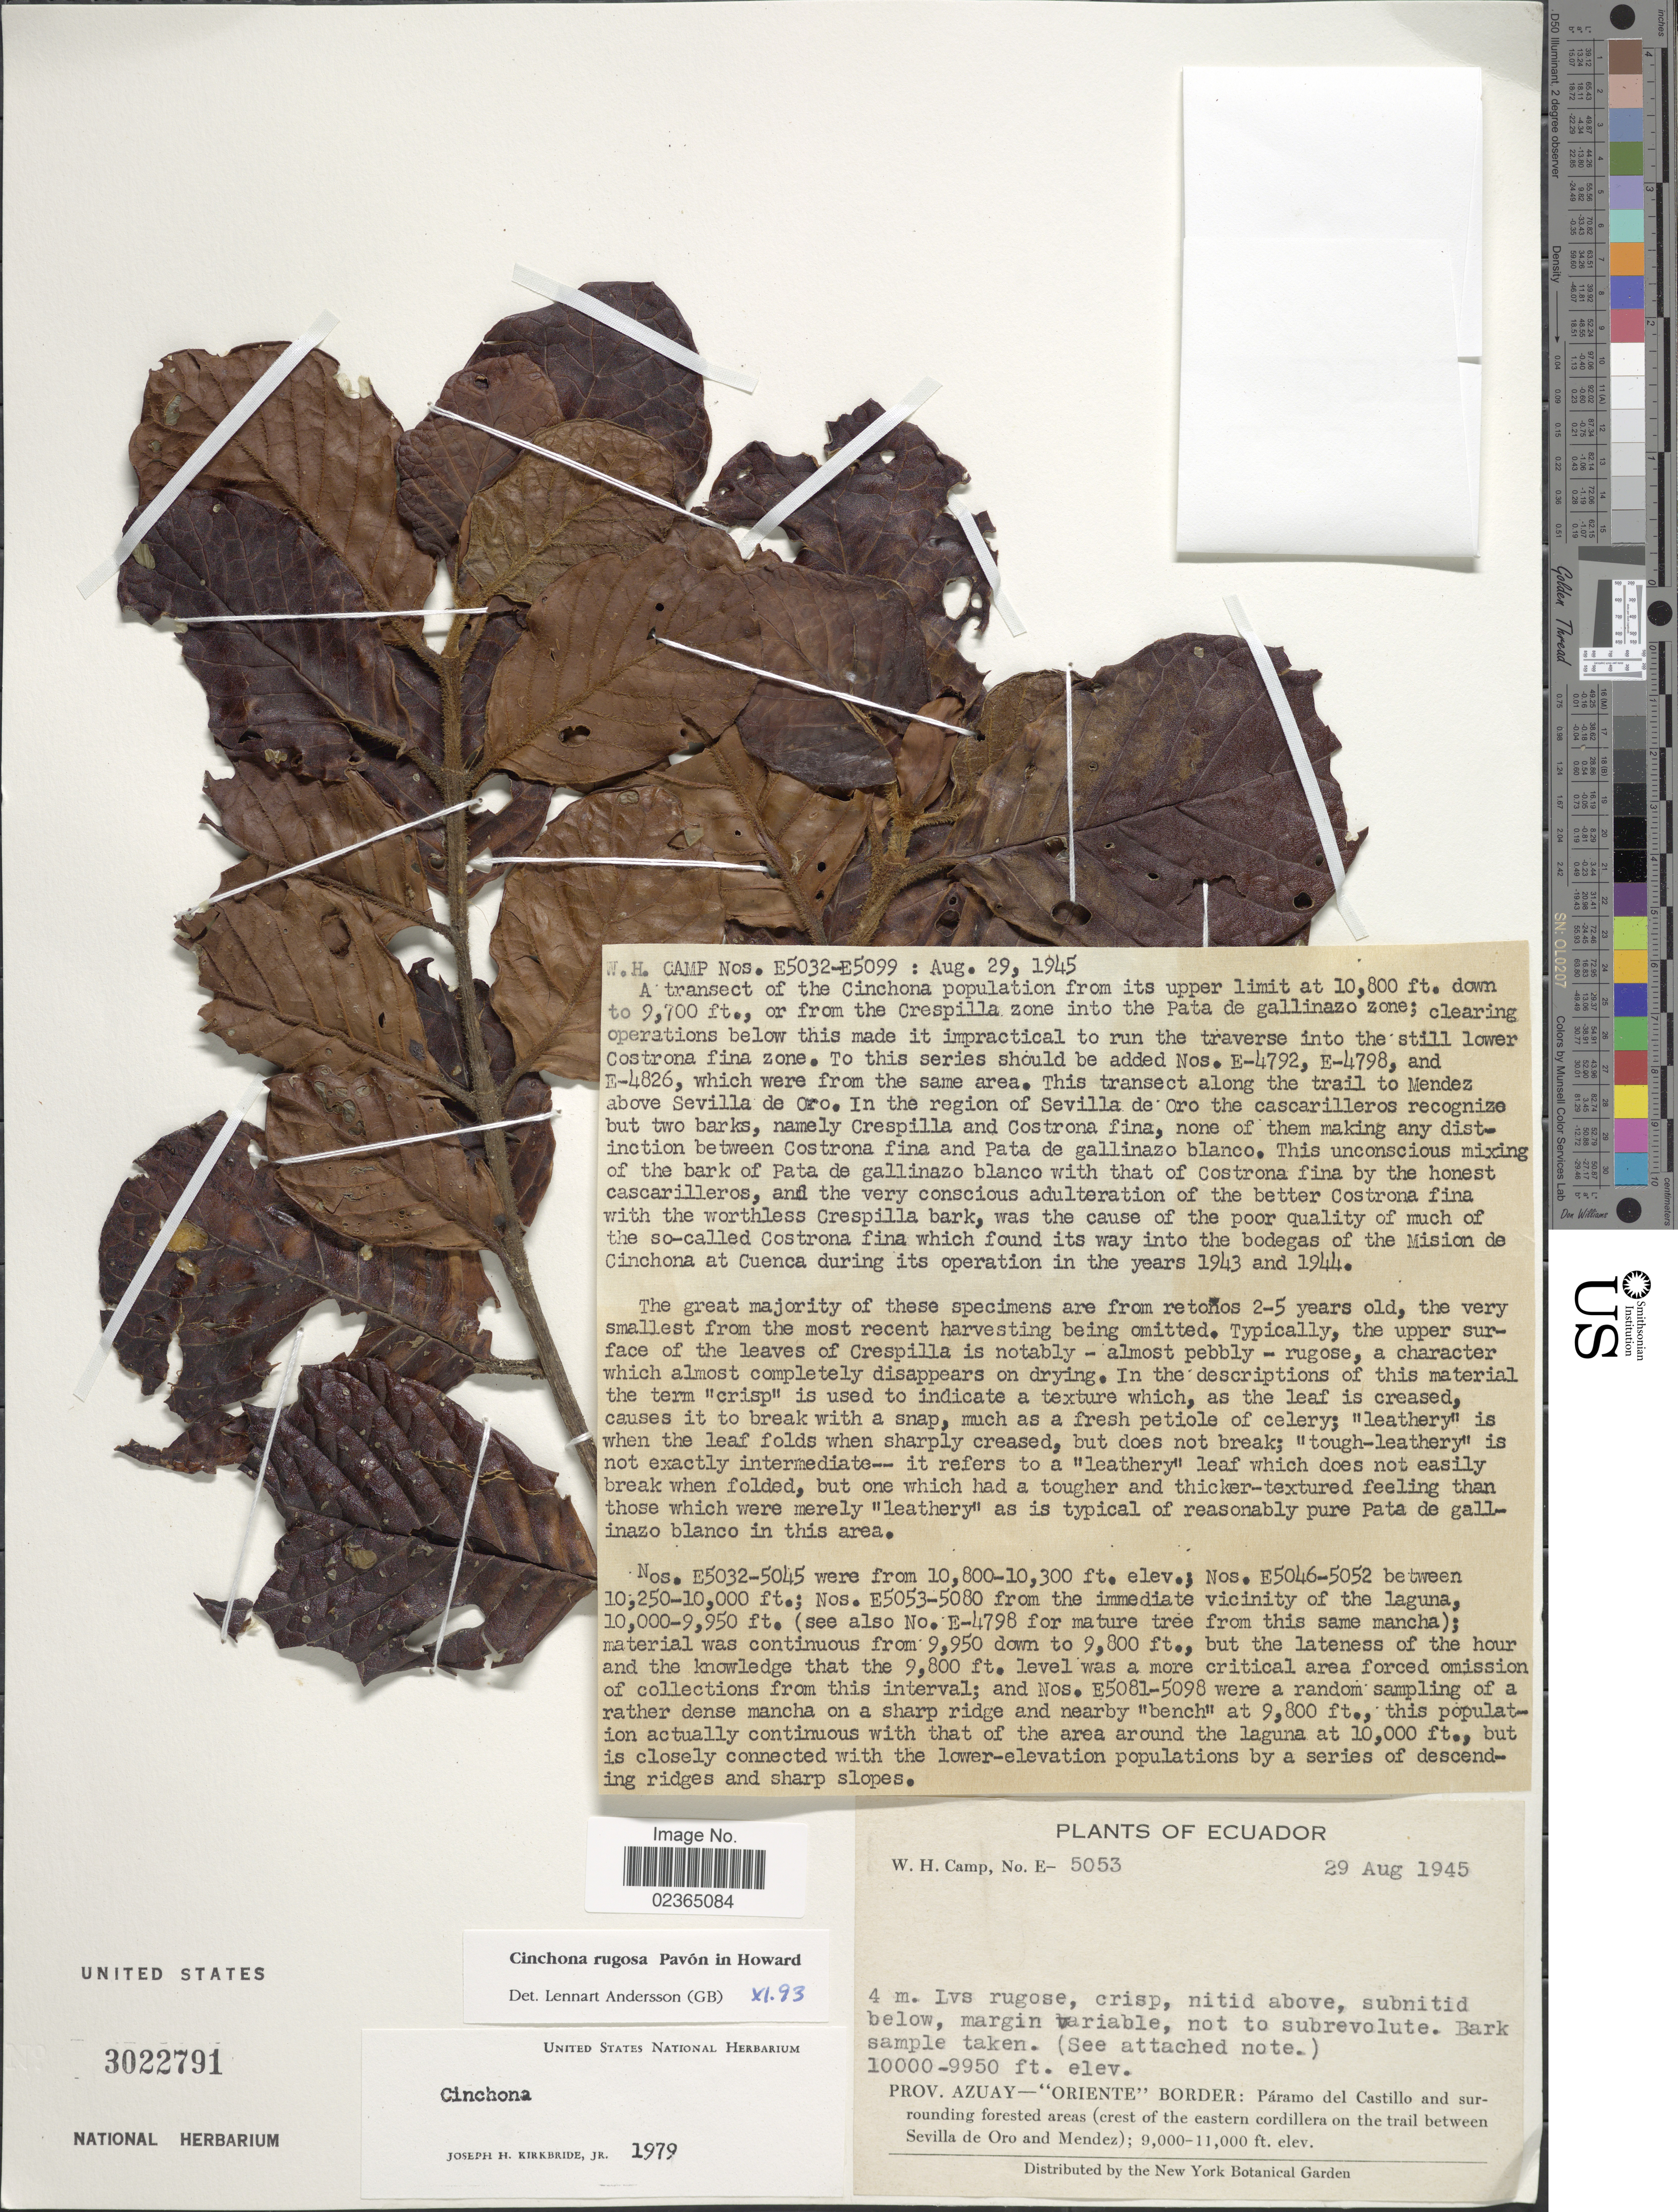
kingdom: Plantae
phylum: Tracheophyta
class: Magnoliopsida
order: Gentianales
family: Rubiaceae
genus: Cinchona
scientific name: Cinchona rugosa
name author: Pav.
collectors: W. H. Camp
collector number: E-5053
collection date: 1945-08-29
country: Ecuador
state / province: Azuay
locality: Oriente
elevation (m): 3033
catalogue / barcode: US 3022791